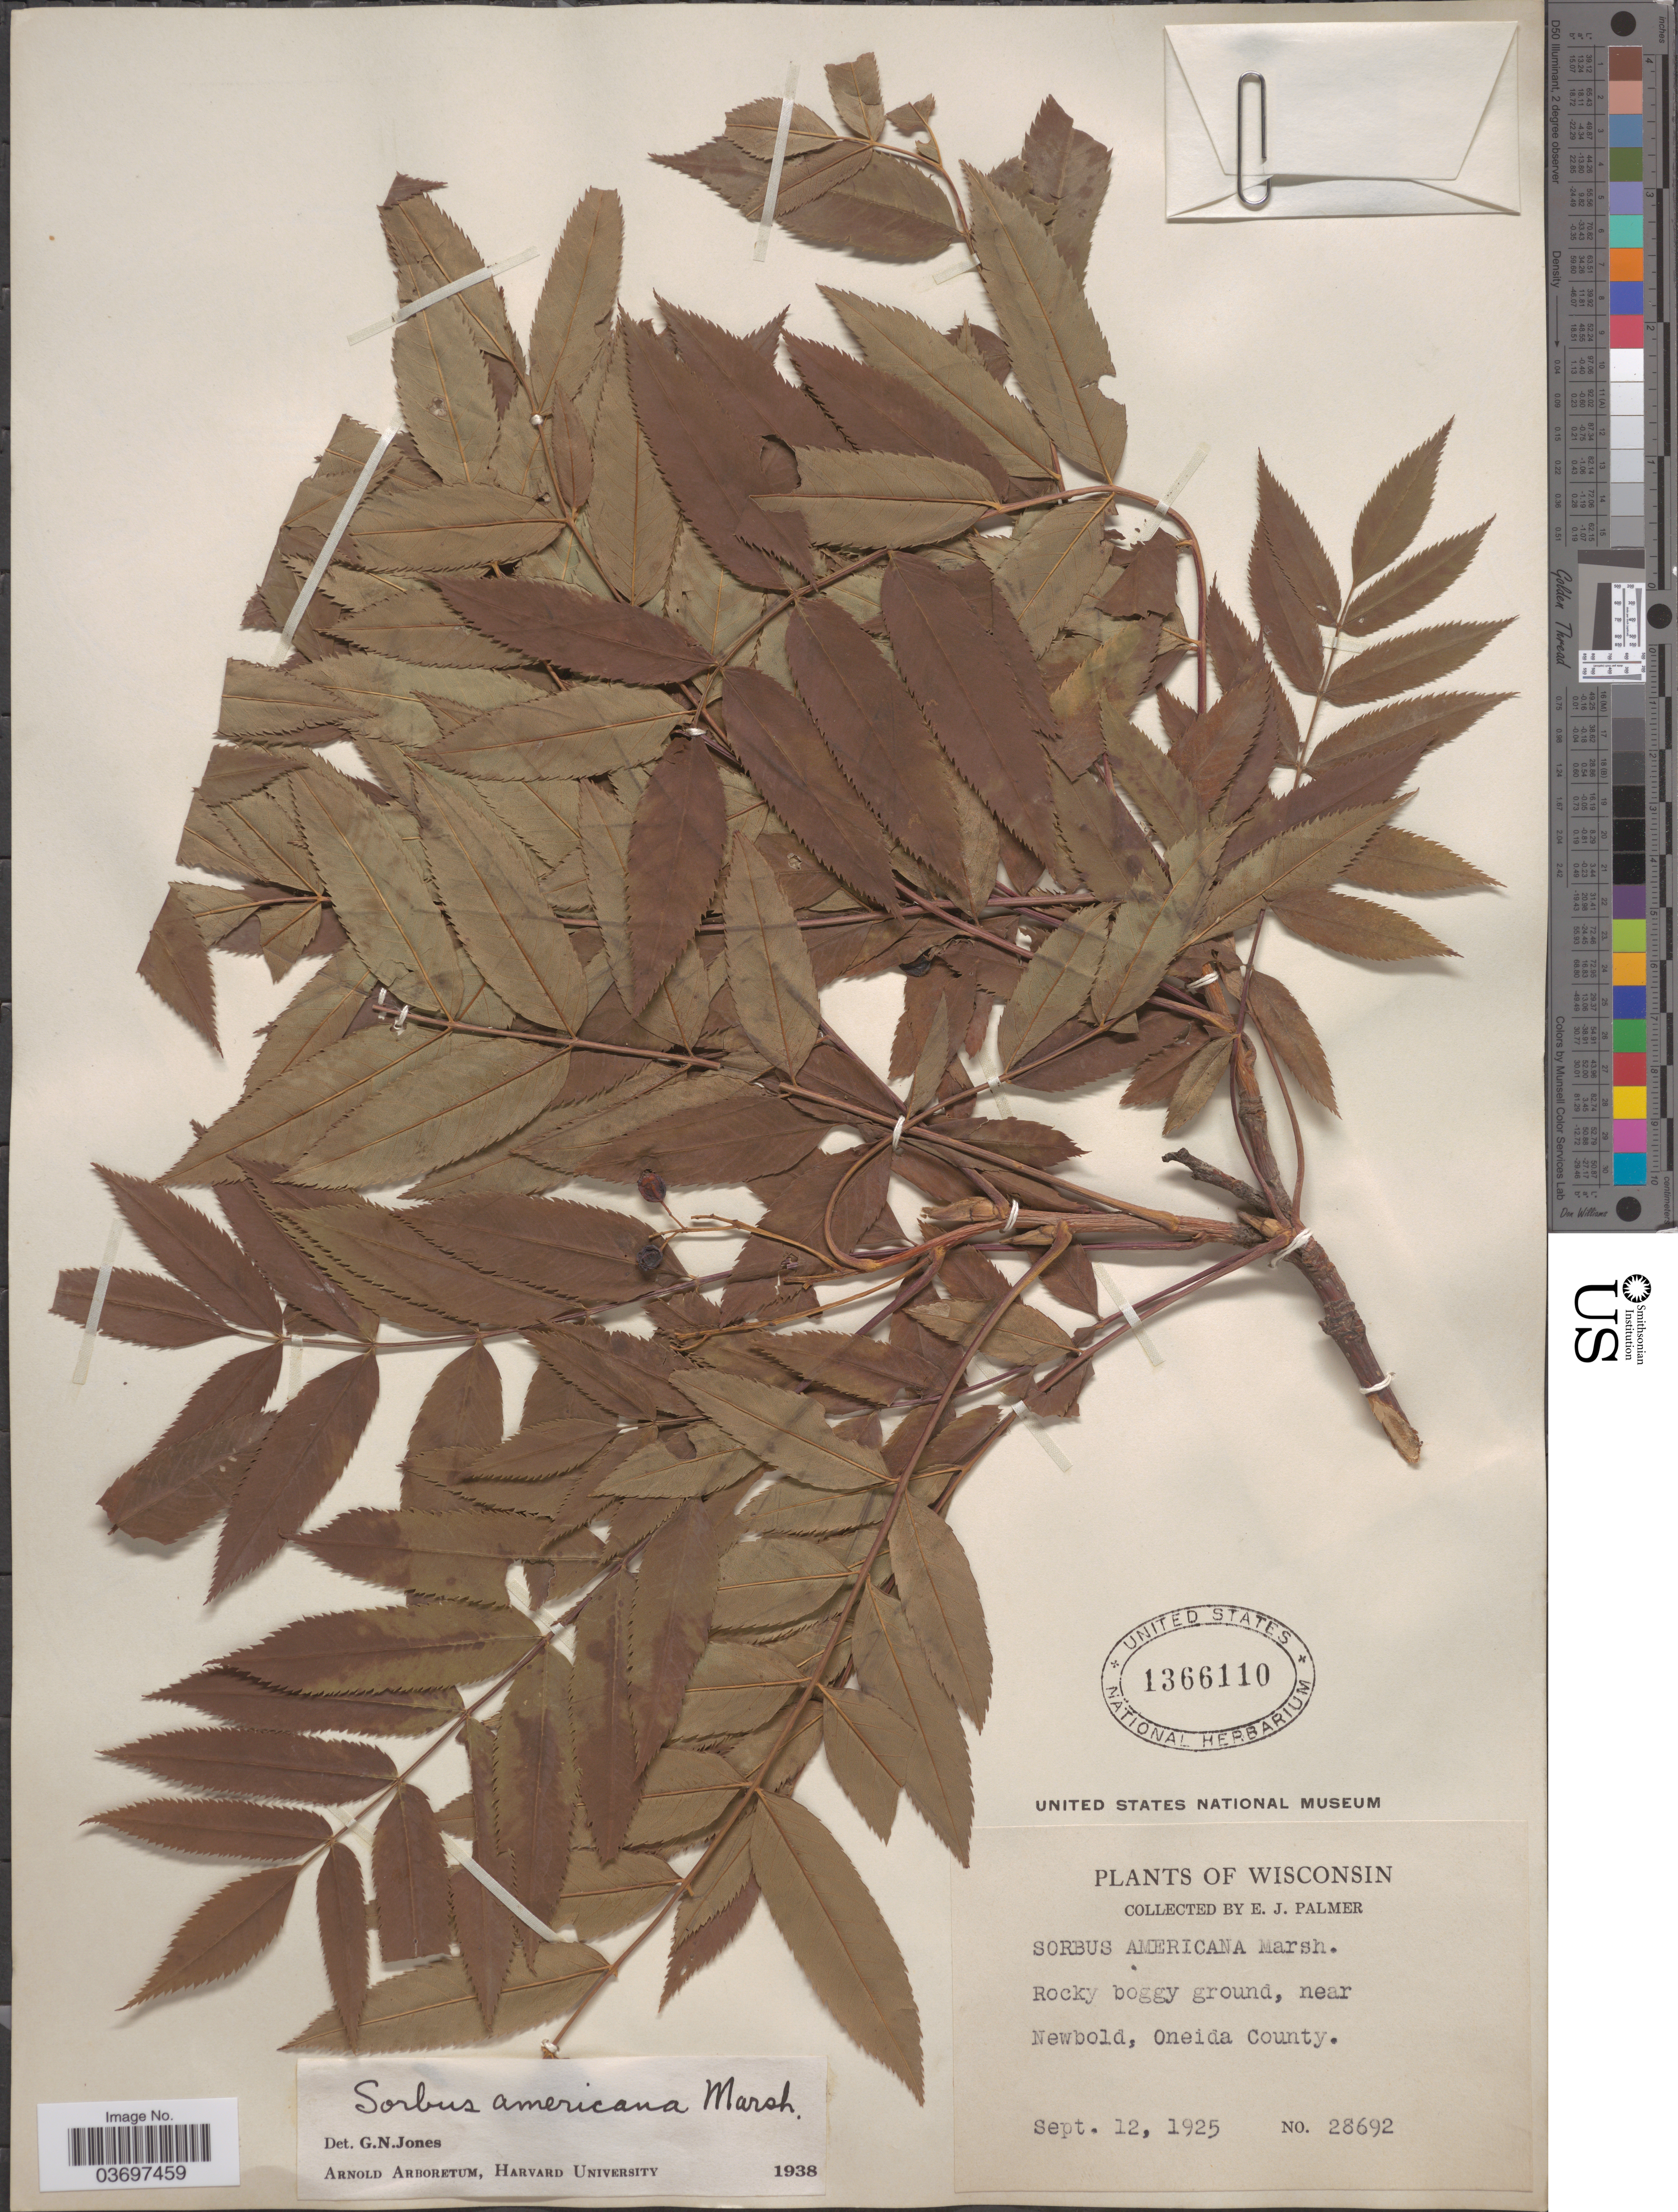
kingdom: Plantae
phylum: Tracheophyta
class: Magnoliopsida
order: Rosales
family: Rosaceae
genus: Sorbus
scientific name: Sorbus americana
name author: Marshall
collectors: E. J. Palmer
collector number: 28692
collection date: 1925-09-12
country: United States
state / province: Wisconsin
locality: Near Newbold, Oneida County.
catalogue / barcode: US 1366110